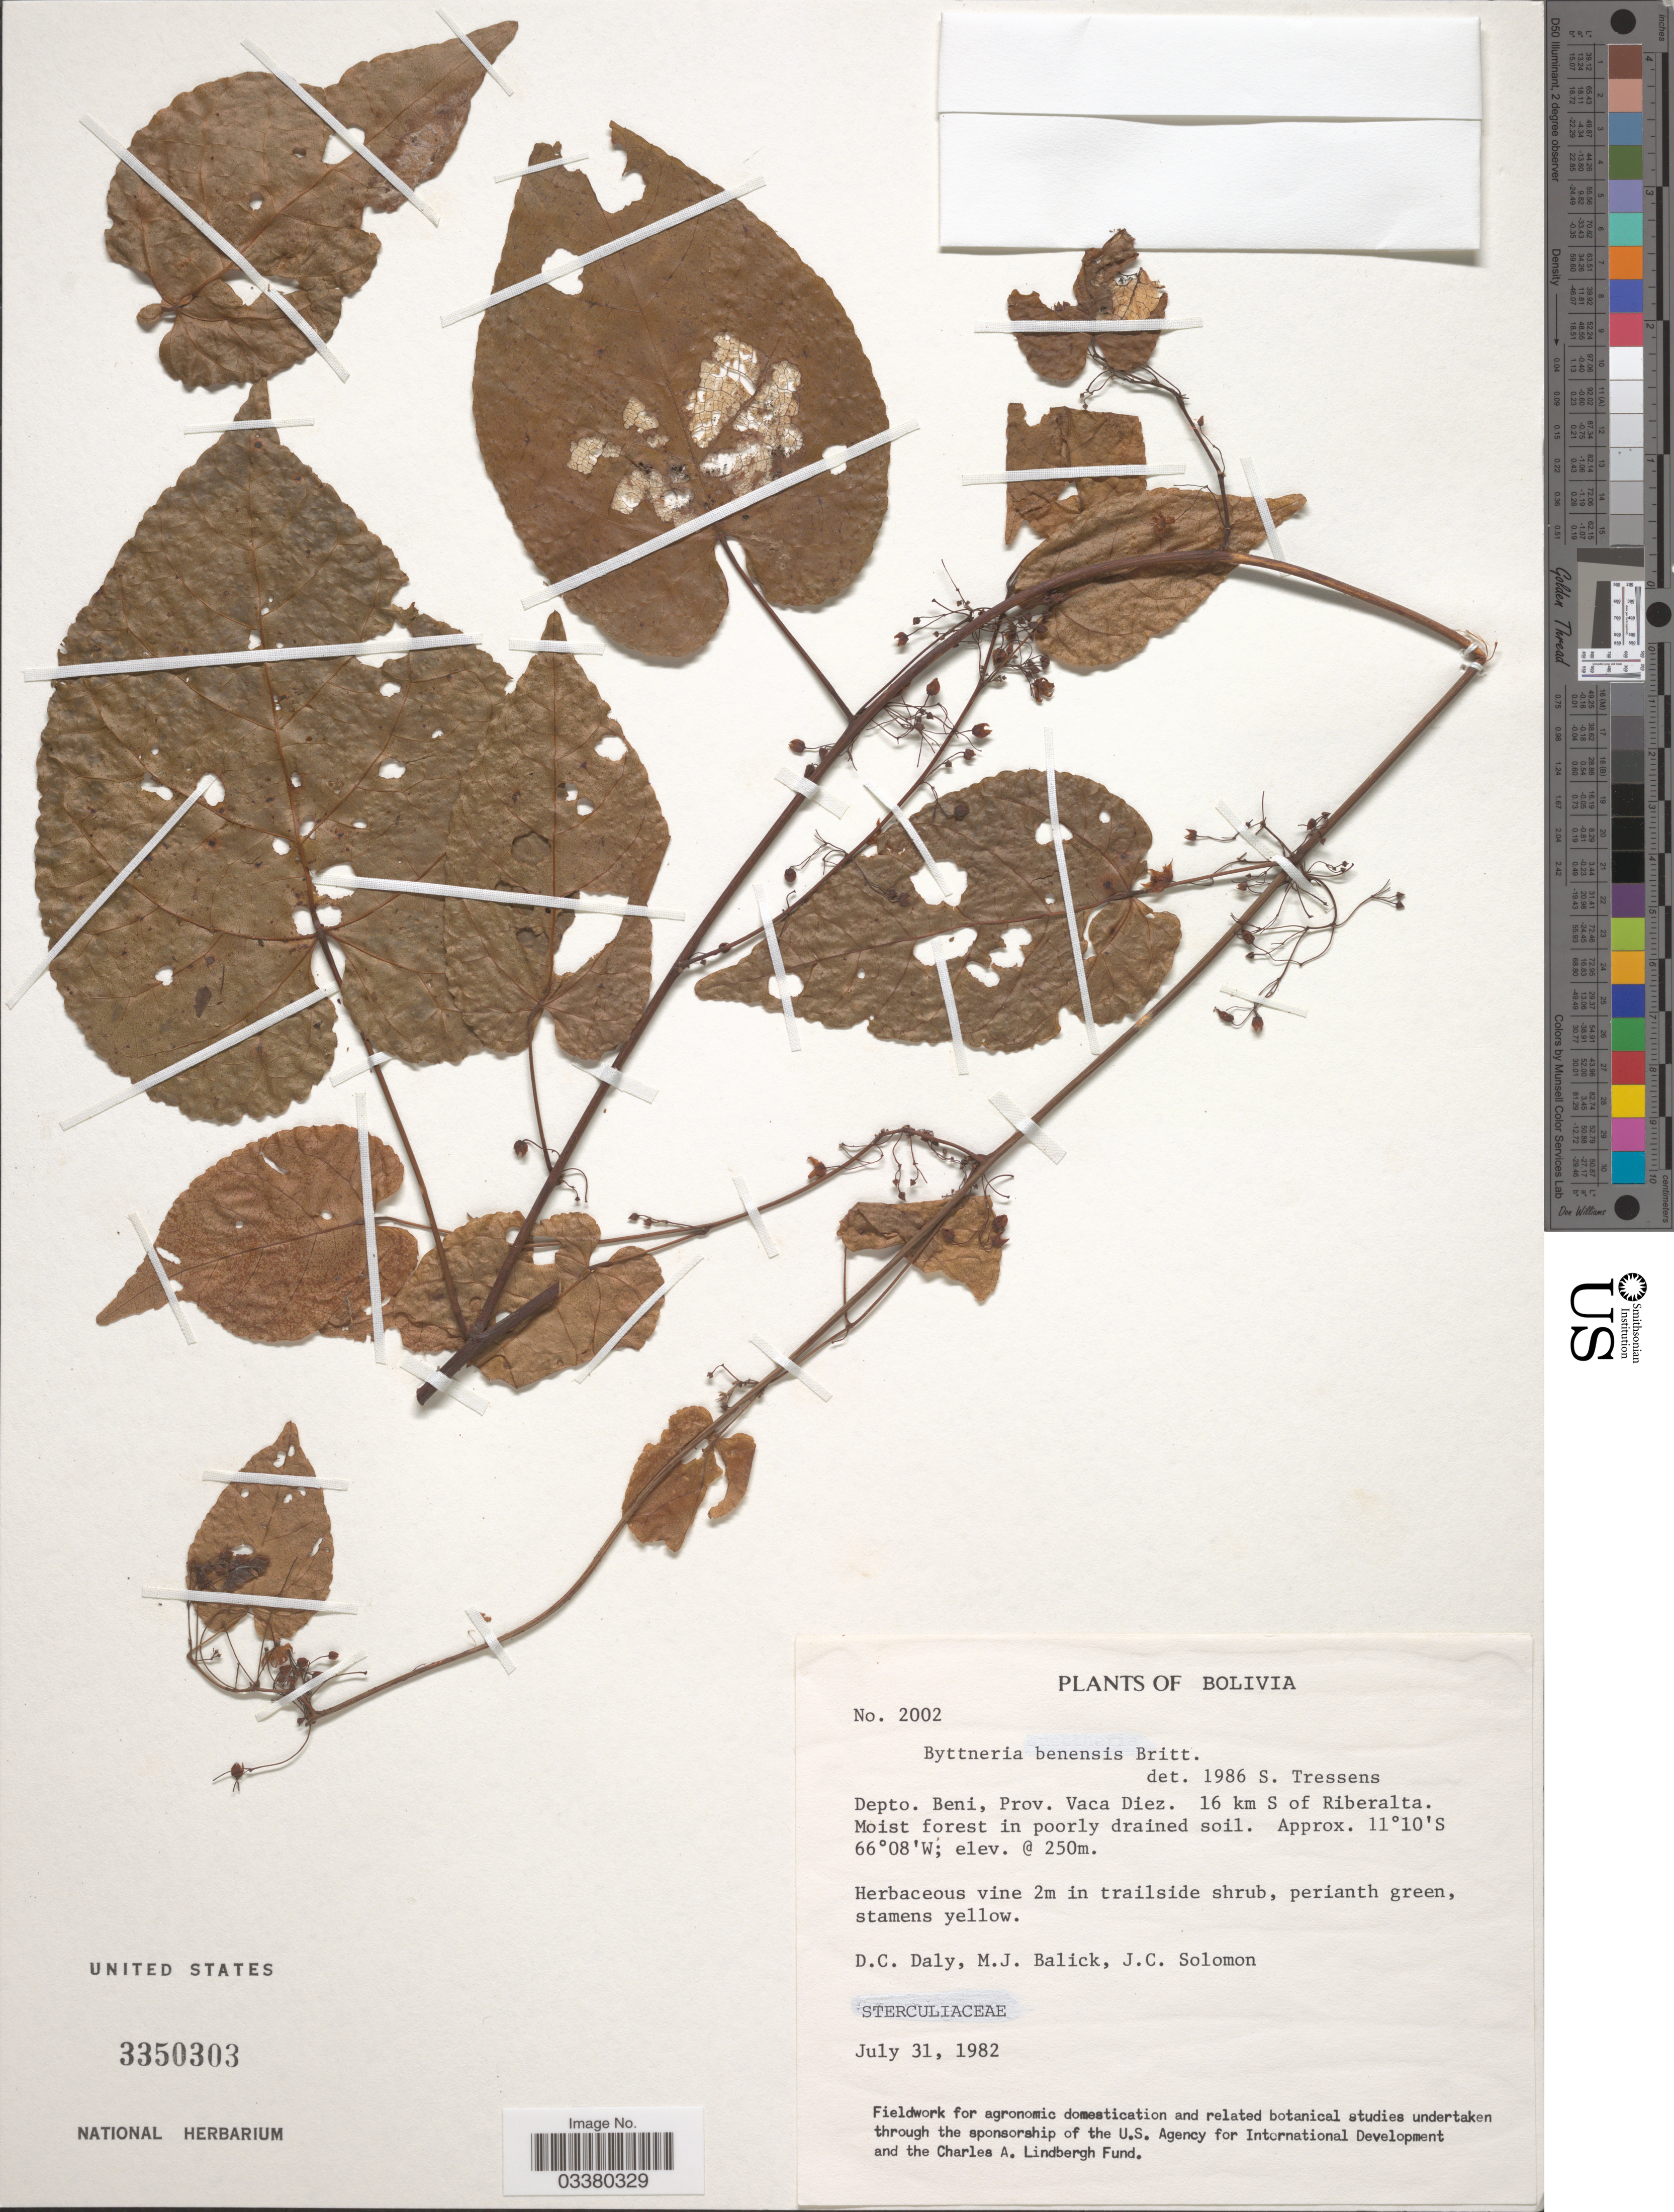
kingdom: Plantae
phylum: Tracheophyta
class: Magnoliopsida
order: Malvales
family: Malvaceae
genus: Byttneria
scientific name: Byttneria benensis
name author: Britton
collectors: D. C. Daly, M. J. Balick & J. C. Solomon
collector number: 2002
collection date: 1982-07-31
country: Bolivia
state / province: Beni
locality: Depto. Beni, Prov. Vaca Diez. 16 kms S of Riberalta.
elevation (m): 250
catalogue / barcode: US 3350303